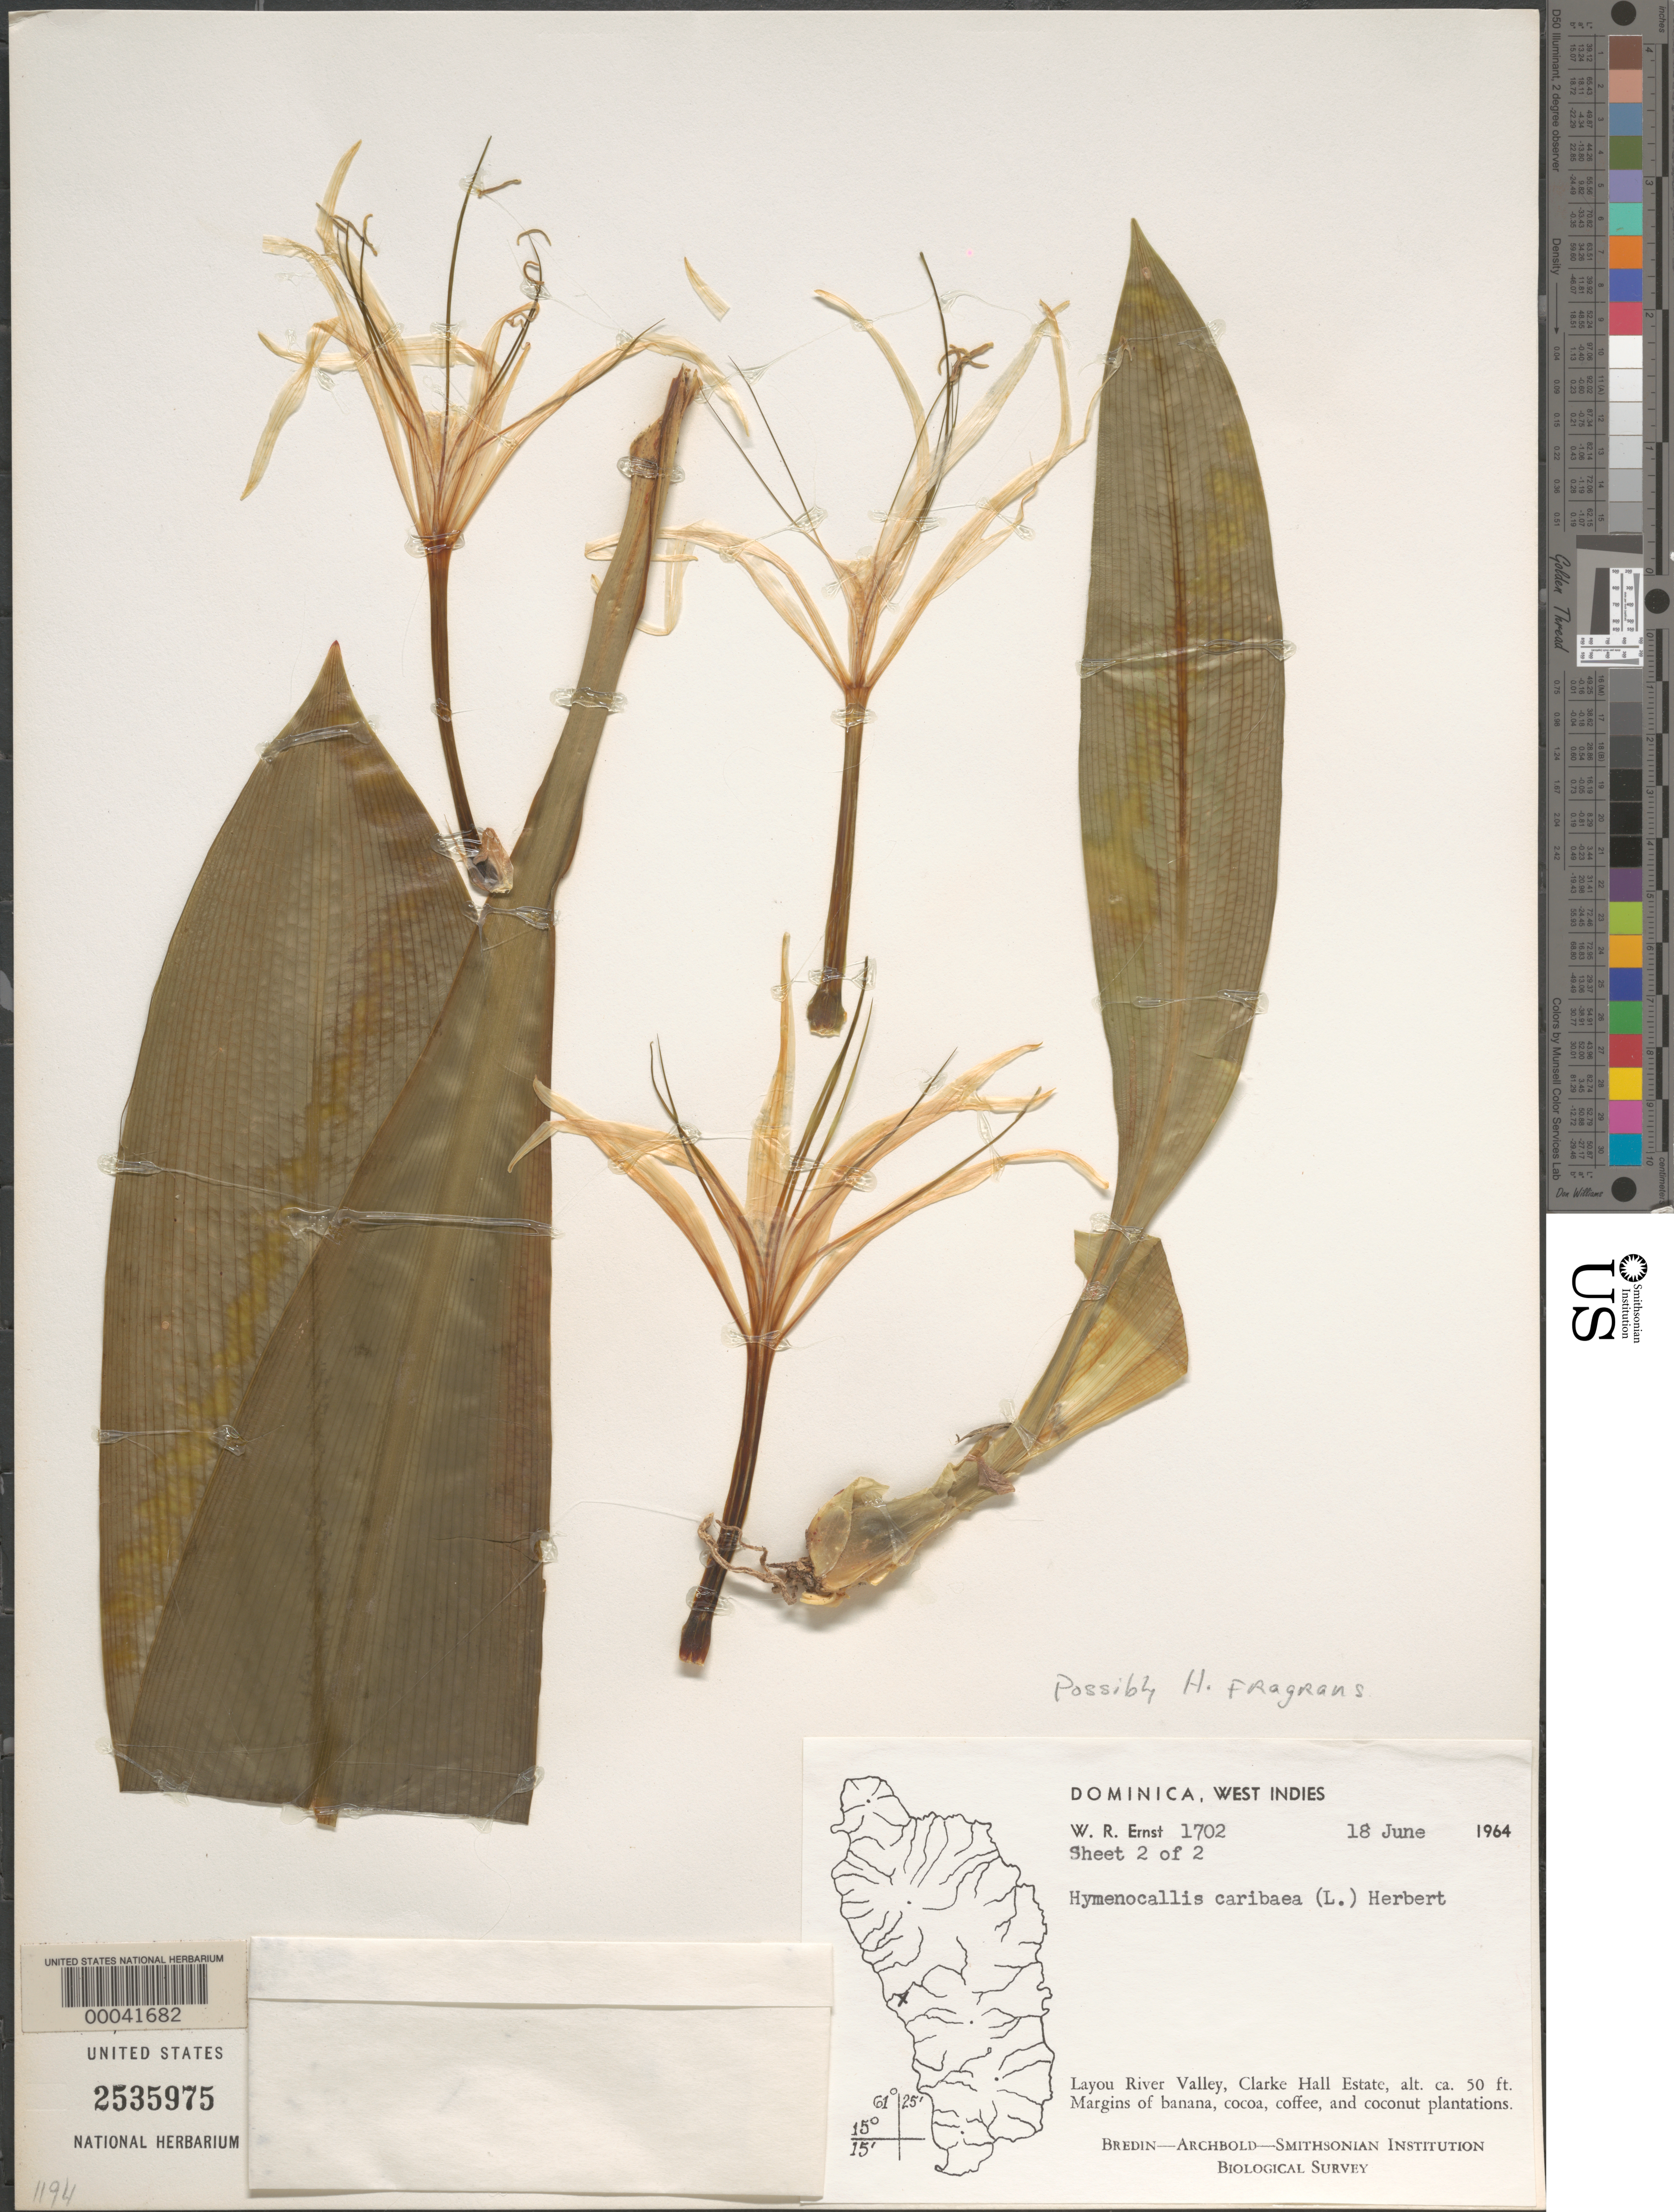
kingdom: Plantae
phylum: Tracheophyta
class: Liliopsida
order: Asparagales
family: Amaryllidaceae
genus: Hymenocallis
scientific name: Hymenocallis caribaea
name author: (L.) Herb.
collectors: W. R. Ernst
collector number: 1702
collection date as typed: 18 Jun 1964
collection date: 1964-06-18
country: Dominica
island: Dominica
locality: Layou river valley, clarke hall estate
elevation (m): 15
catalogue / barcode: US 2535975